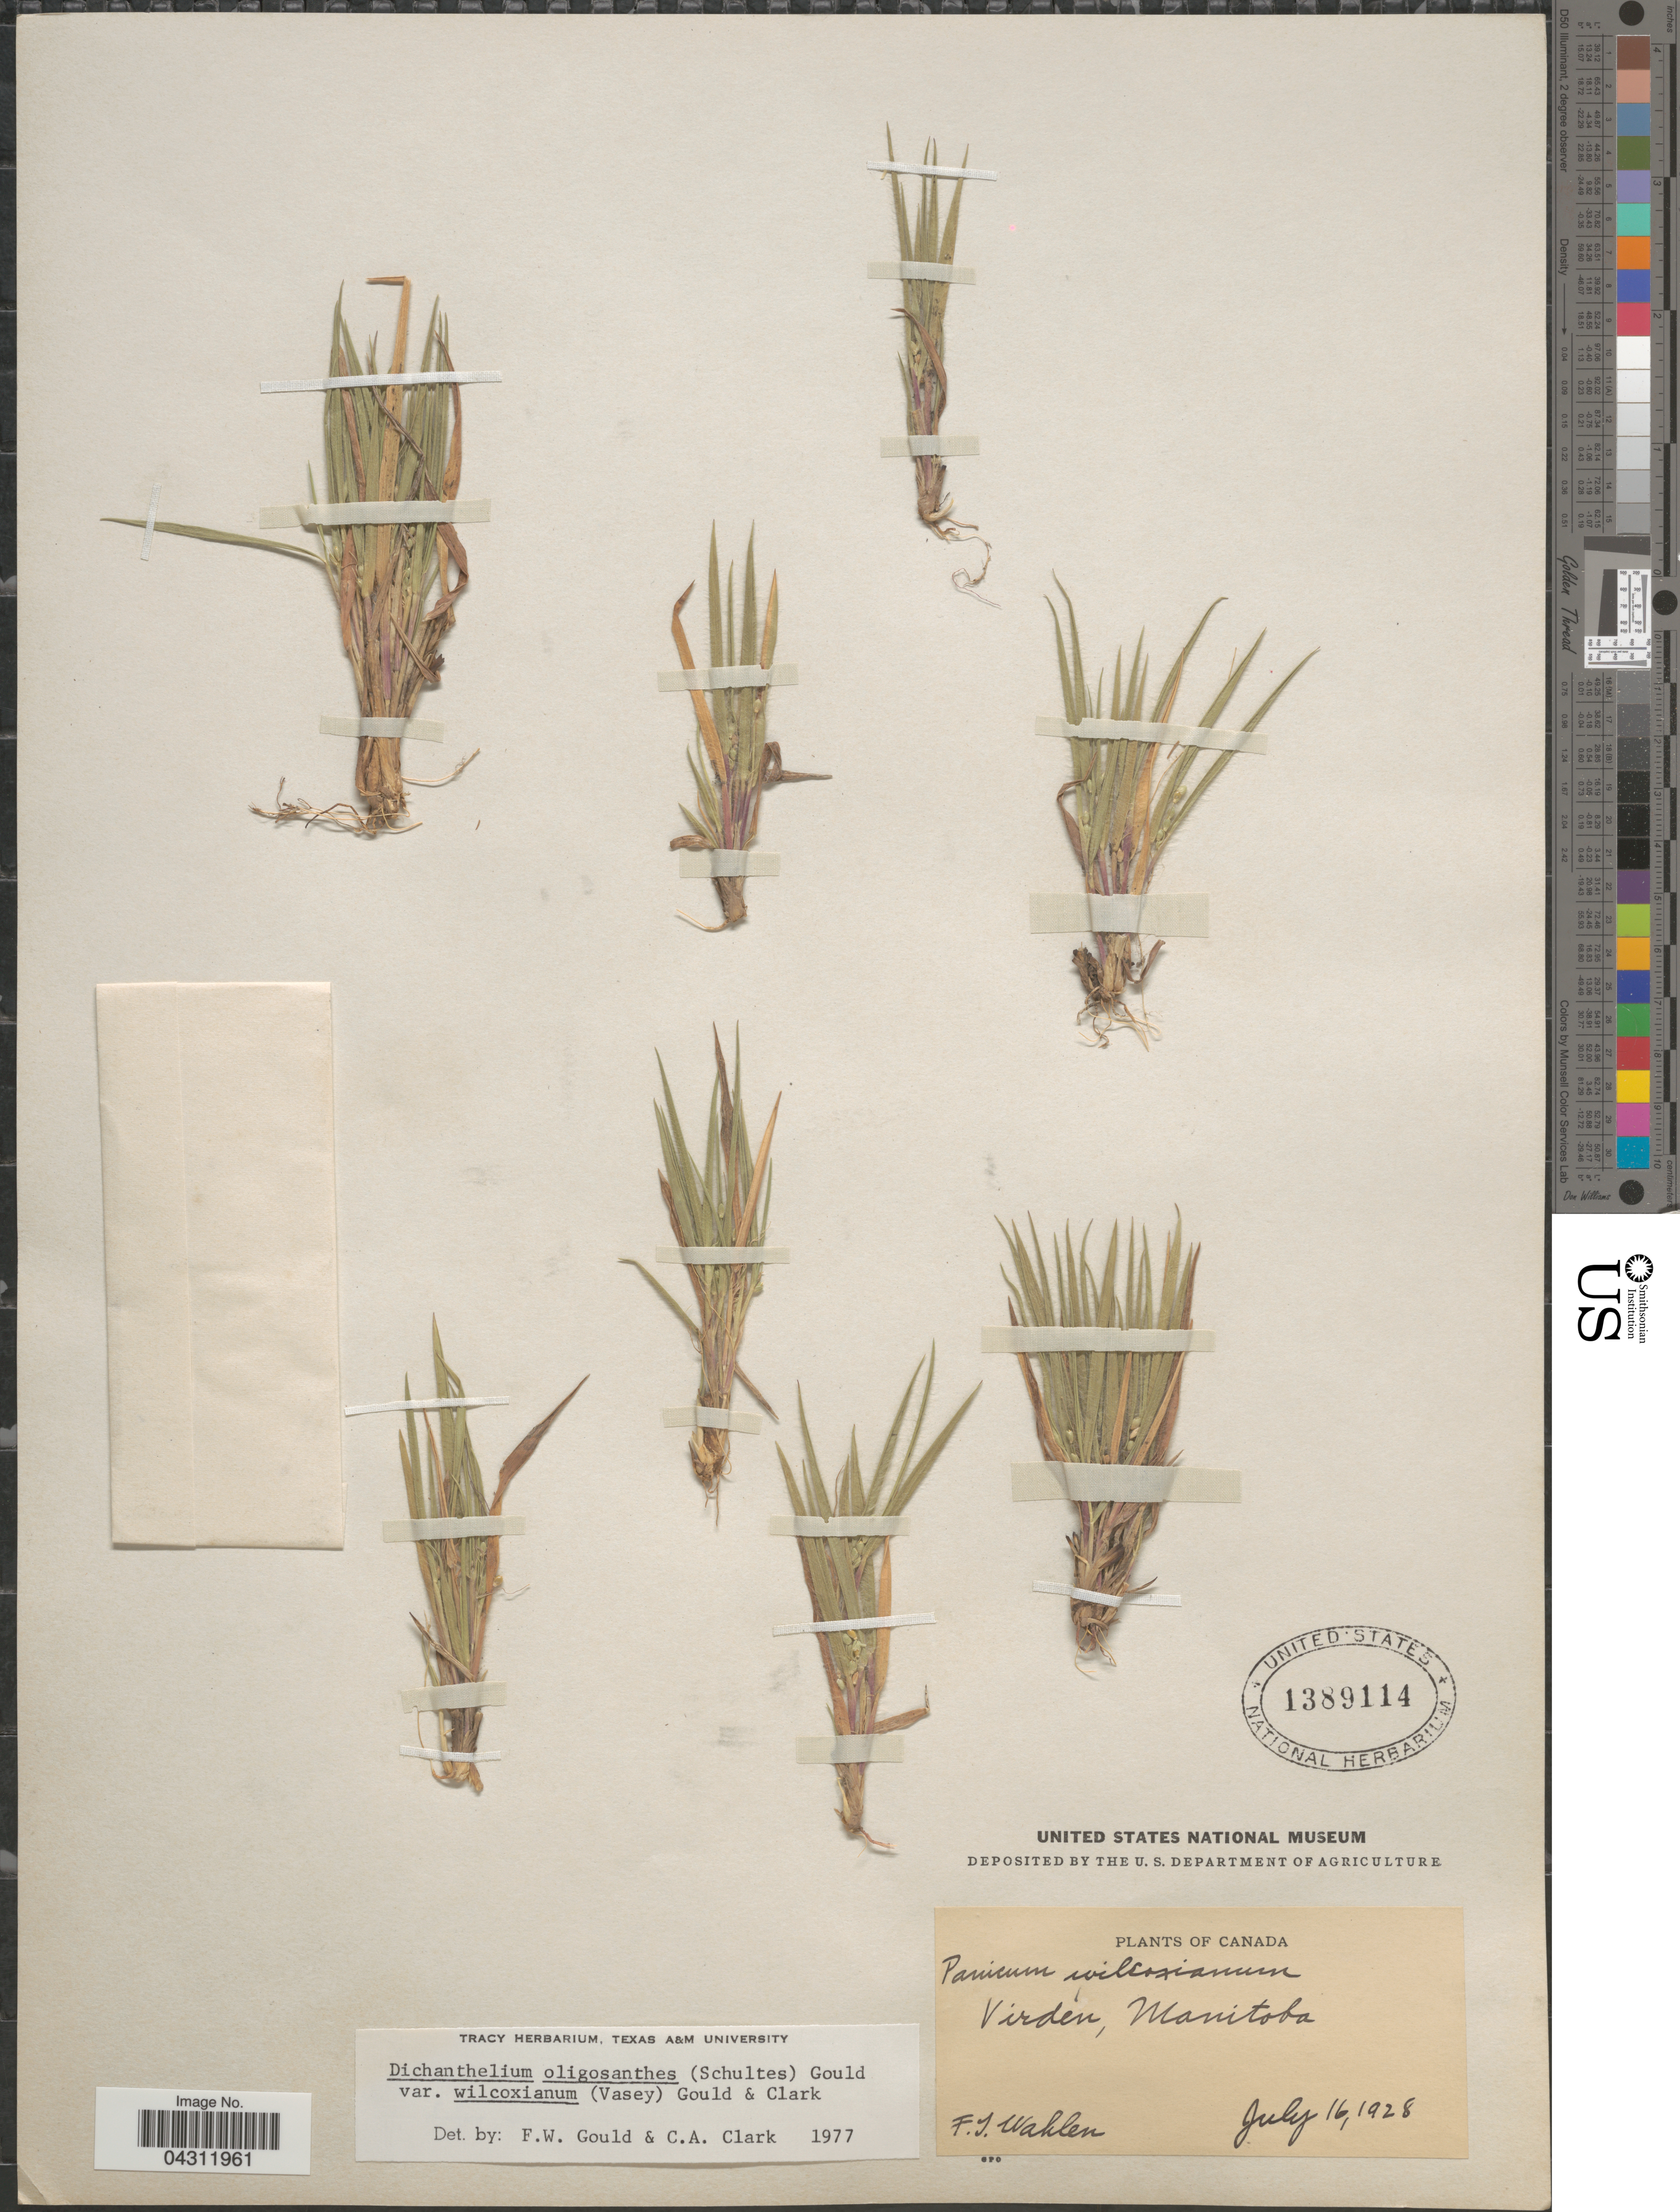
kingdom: Plantae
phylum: Tracheophyta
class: Liliopsida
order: Poales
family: Poaceae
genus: Dichanthelium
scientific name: Dichanthelium wilcoxianum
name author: Freckmann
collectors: F. Wahlen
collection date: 1928-07-16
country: Canada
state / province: Manitoba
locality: Virden.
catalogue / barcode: US 1389114